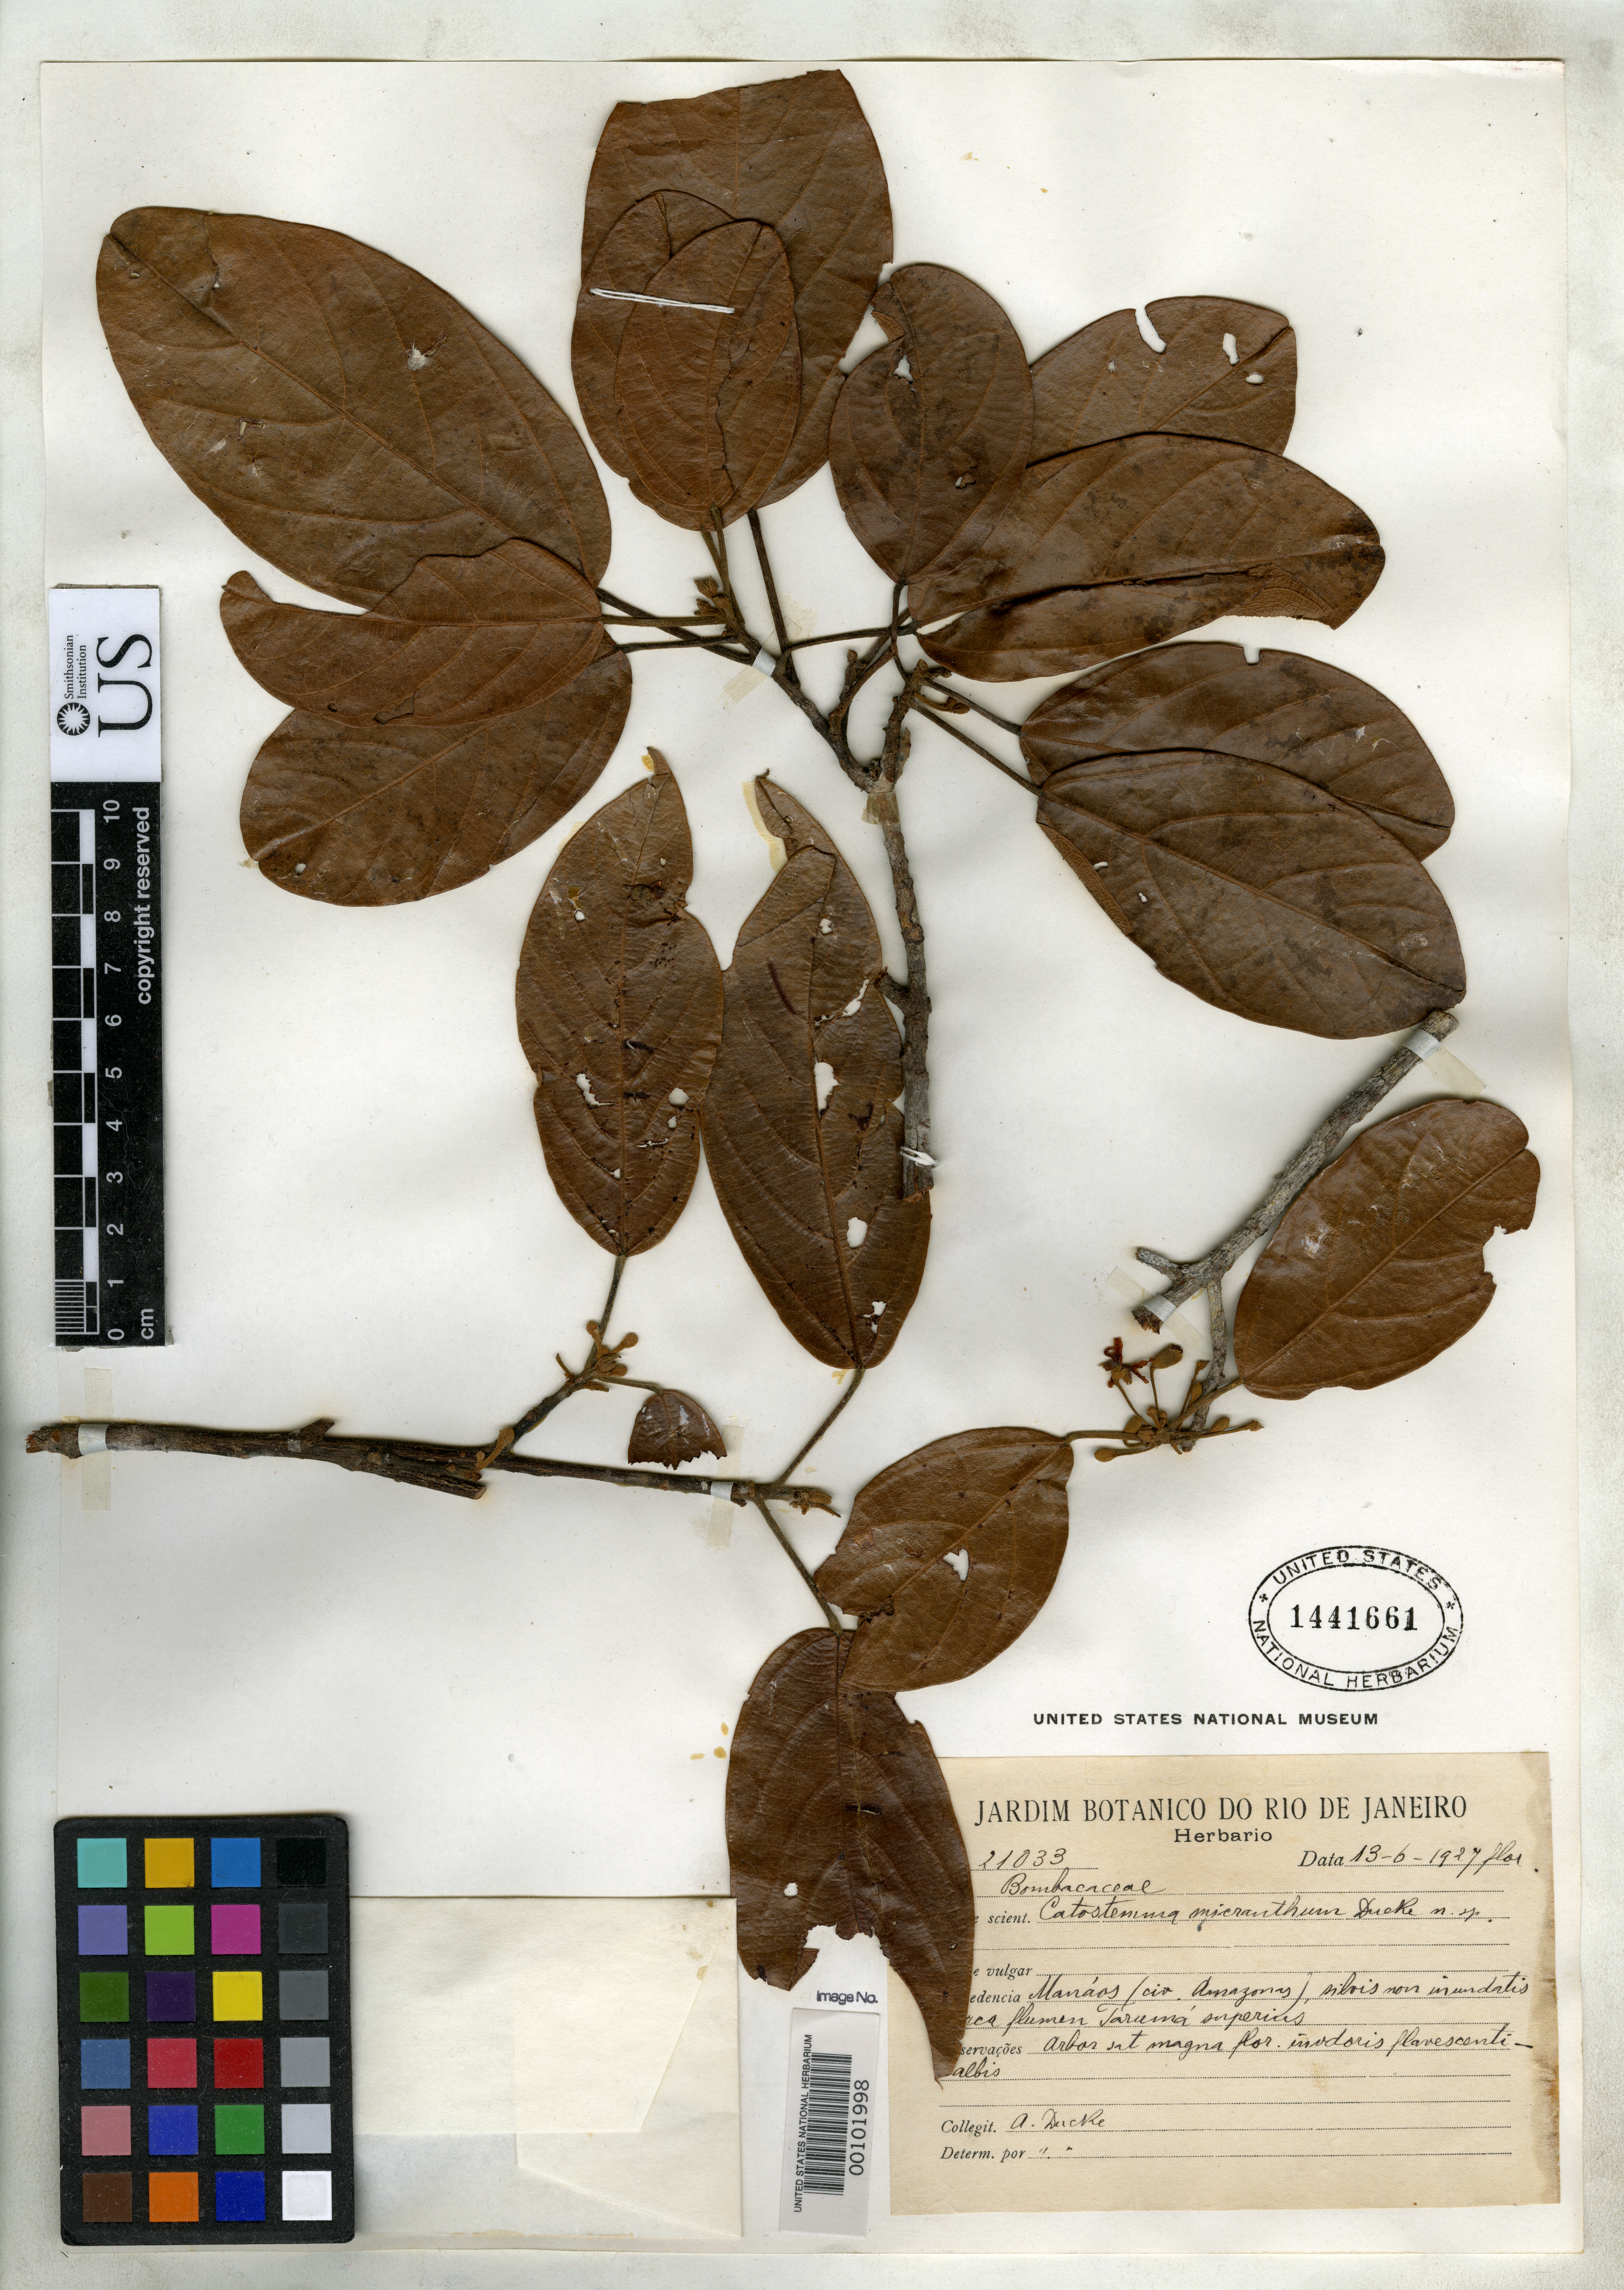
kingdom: Plantae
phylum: Tracheophyta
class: Magnoliopsida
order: Malvales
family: Malvaceae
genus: Catostemma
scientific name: Catostemma micranthum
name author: Ducke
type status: Isotype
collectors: A. Ducke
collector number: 21033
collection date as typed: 16 Jun 1927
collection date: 1927-06-16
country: Brazil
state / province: Amazonas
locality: Circa Manaos.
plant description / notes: SEE FRUIT COLLECTION NO. 263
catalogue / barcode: US 1441661